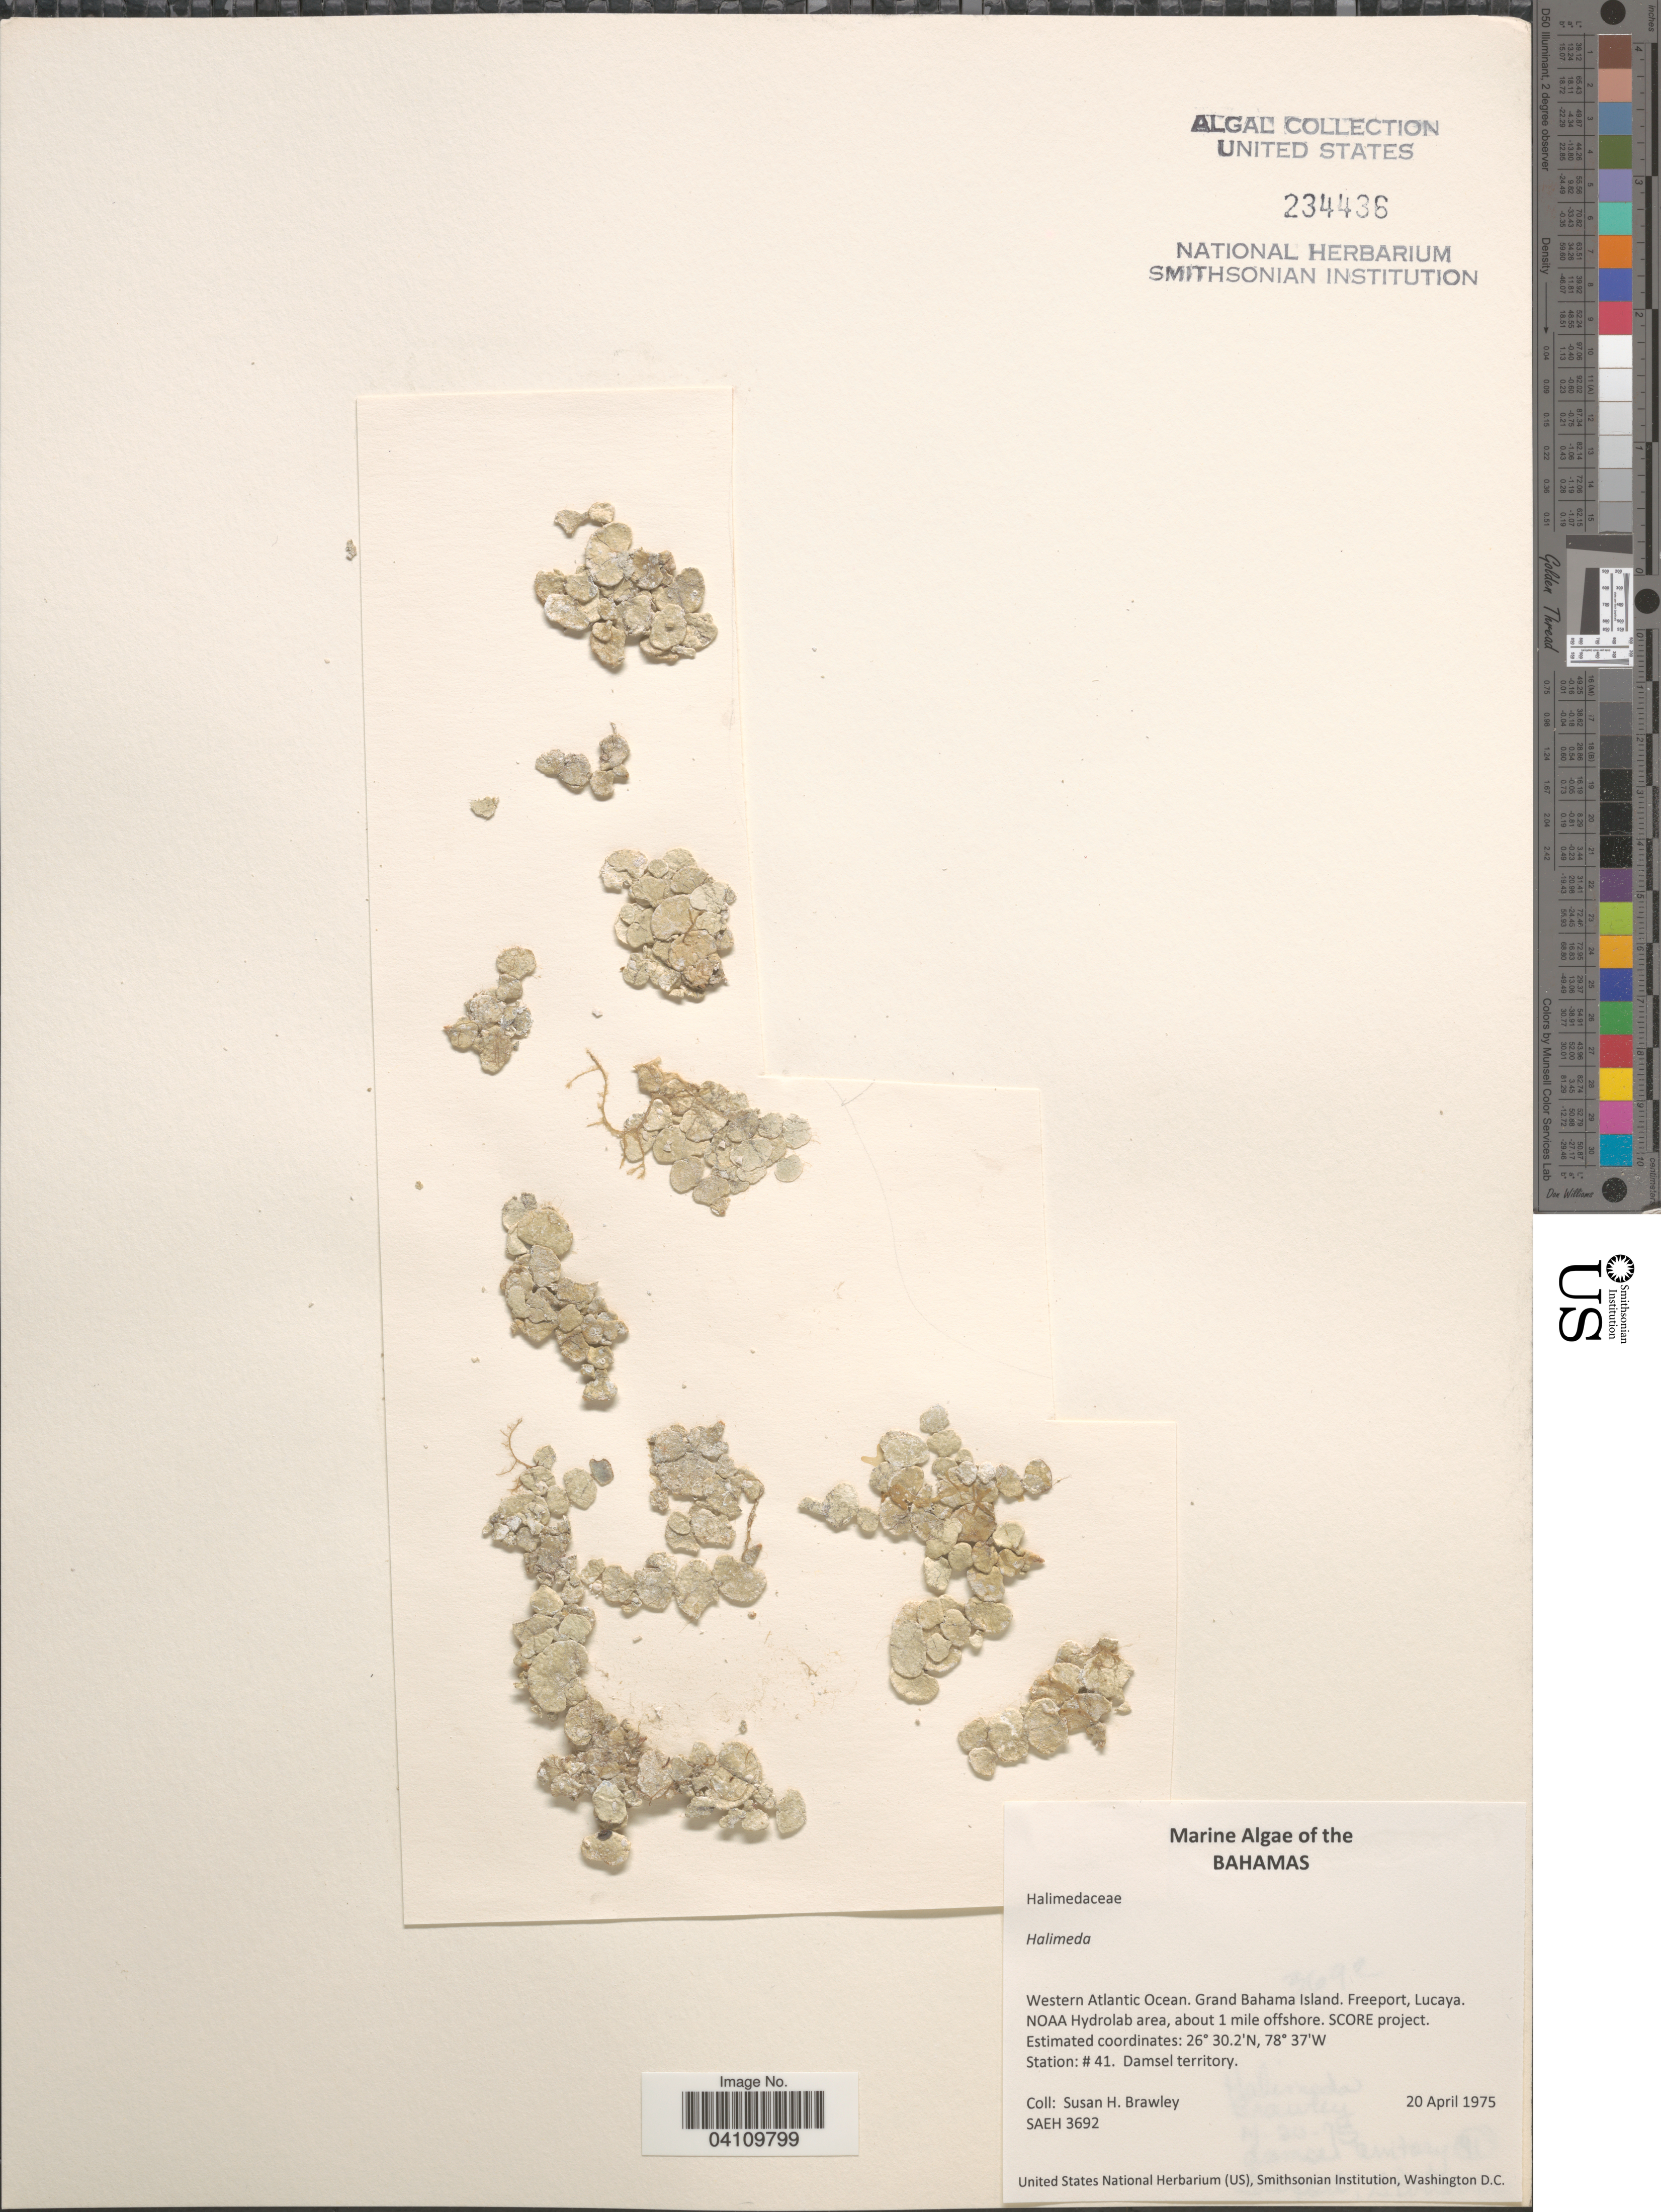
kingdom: Plantae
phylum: Chlorophyta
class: Ulvophyceae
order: Bryopsidales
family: Halimedaceae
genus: Halimeda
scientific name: Halimeda sp.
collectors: S. Brawley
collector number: SAEH 3692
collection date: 1975-04-20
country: Bahamas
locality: Western Atlantic Ocean. Grand Bahama Island. Freeport, Lucaya. NOAA Hydrolab area, about 1 mile offshore. SCORE project. Station: # 41.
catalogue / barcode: US 234436